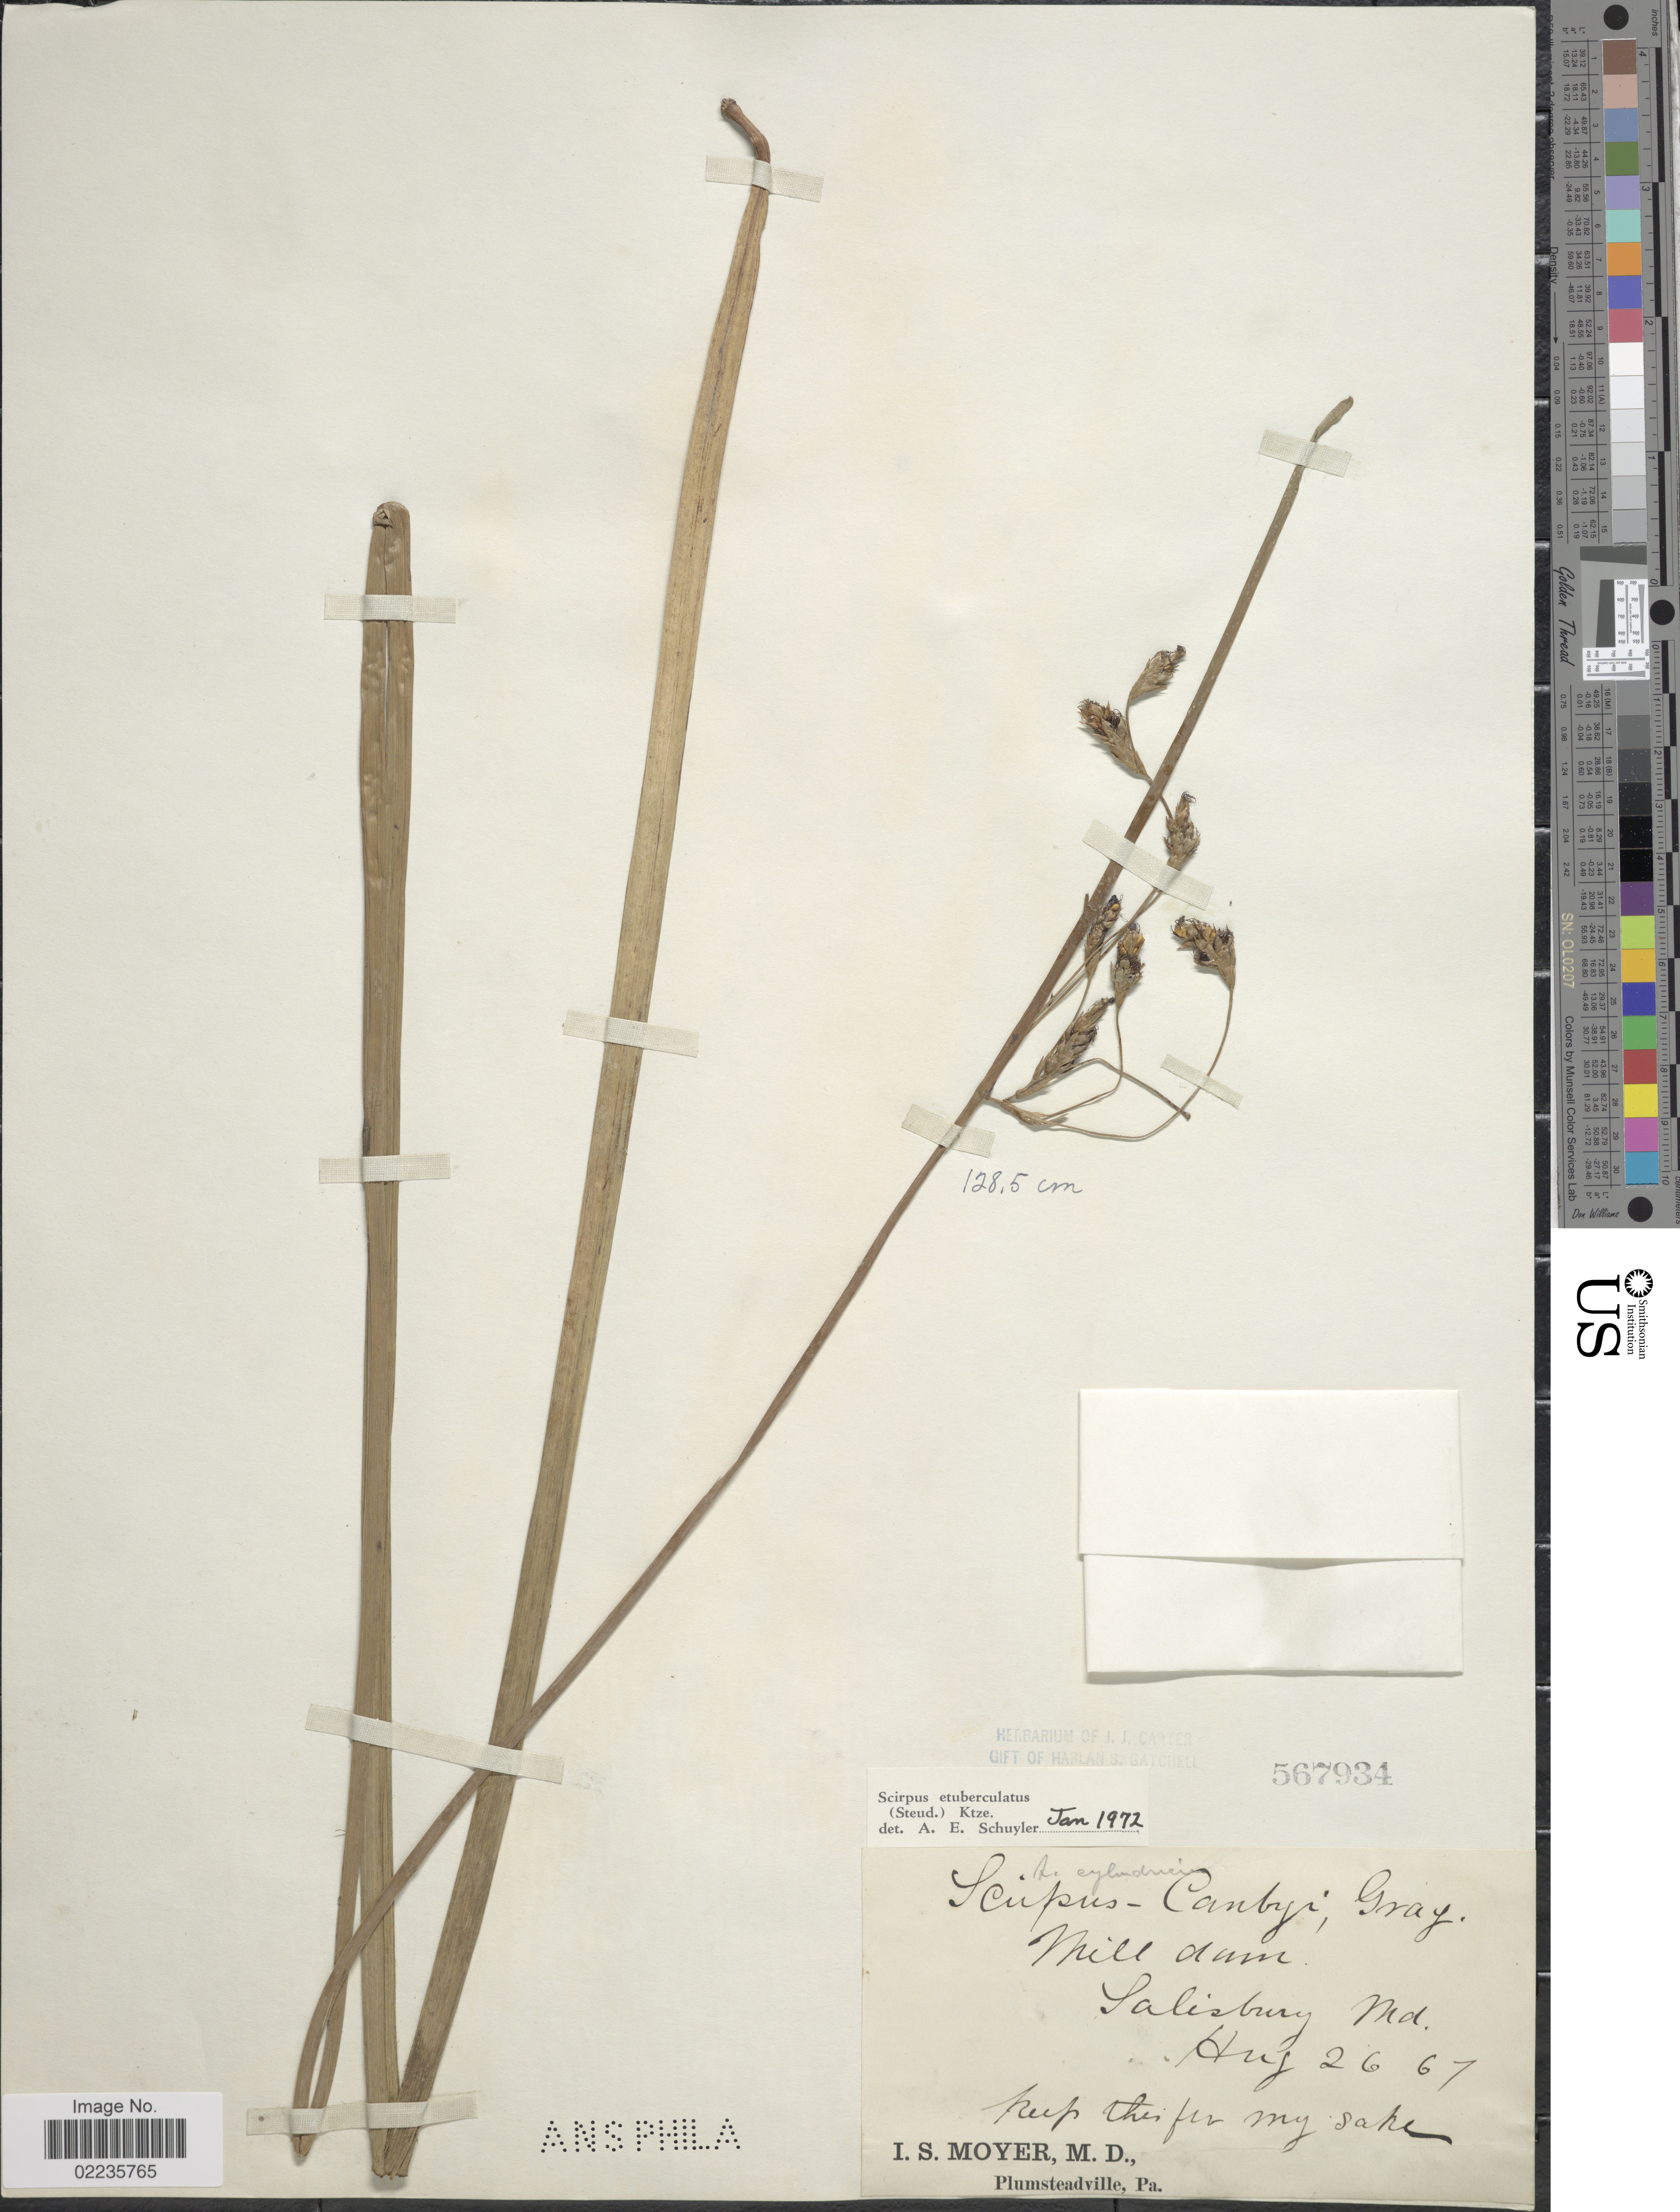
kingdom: Plantae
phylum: Tracheophyta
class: Liliopsida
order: Poales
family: Cyperaceae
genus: Schoenoplectus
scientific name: Schoenoplectus etuberculatus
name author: (Steud.) Soják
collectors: I. S. Moyer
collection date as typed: Transcribed d/m/y: 26/8/67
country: United States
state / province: Maryland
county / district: Wicomico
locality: Salisbury Md